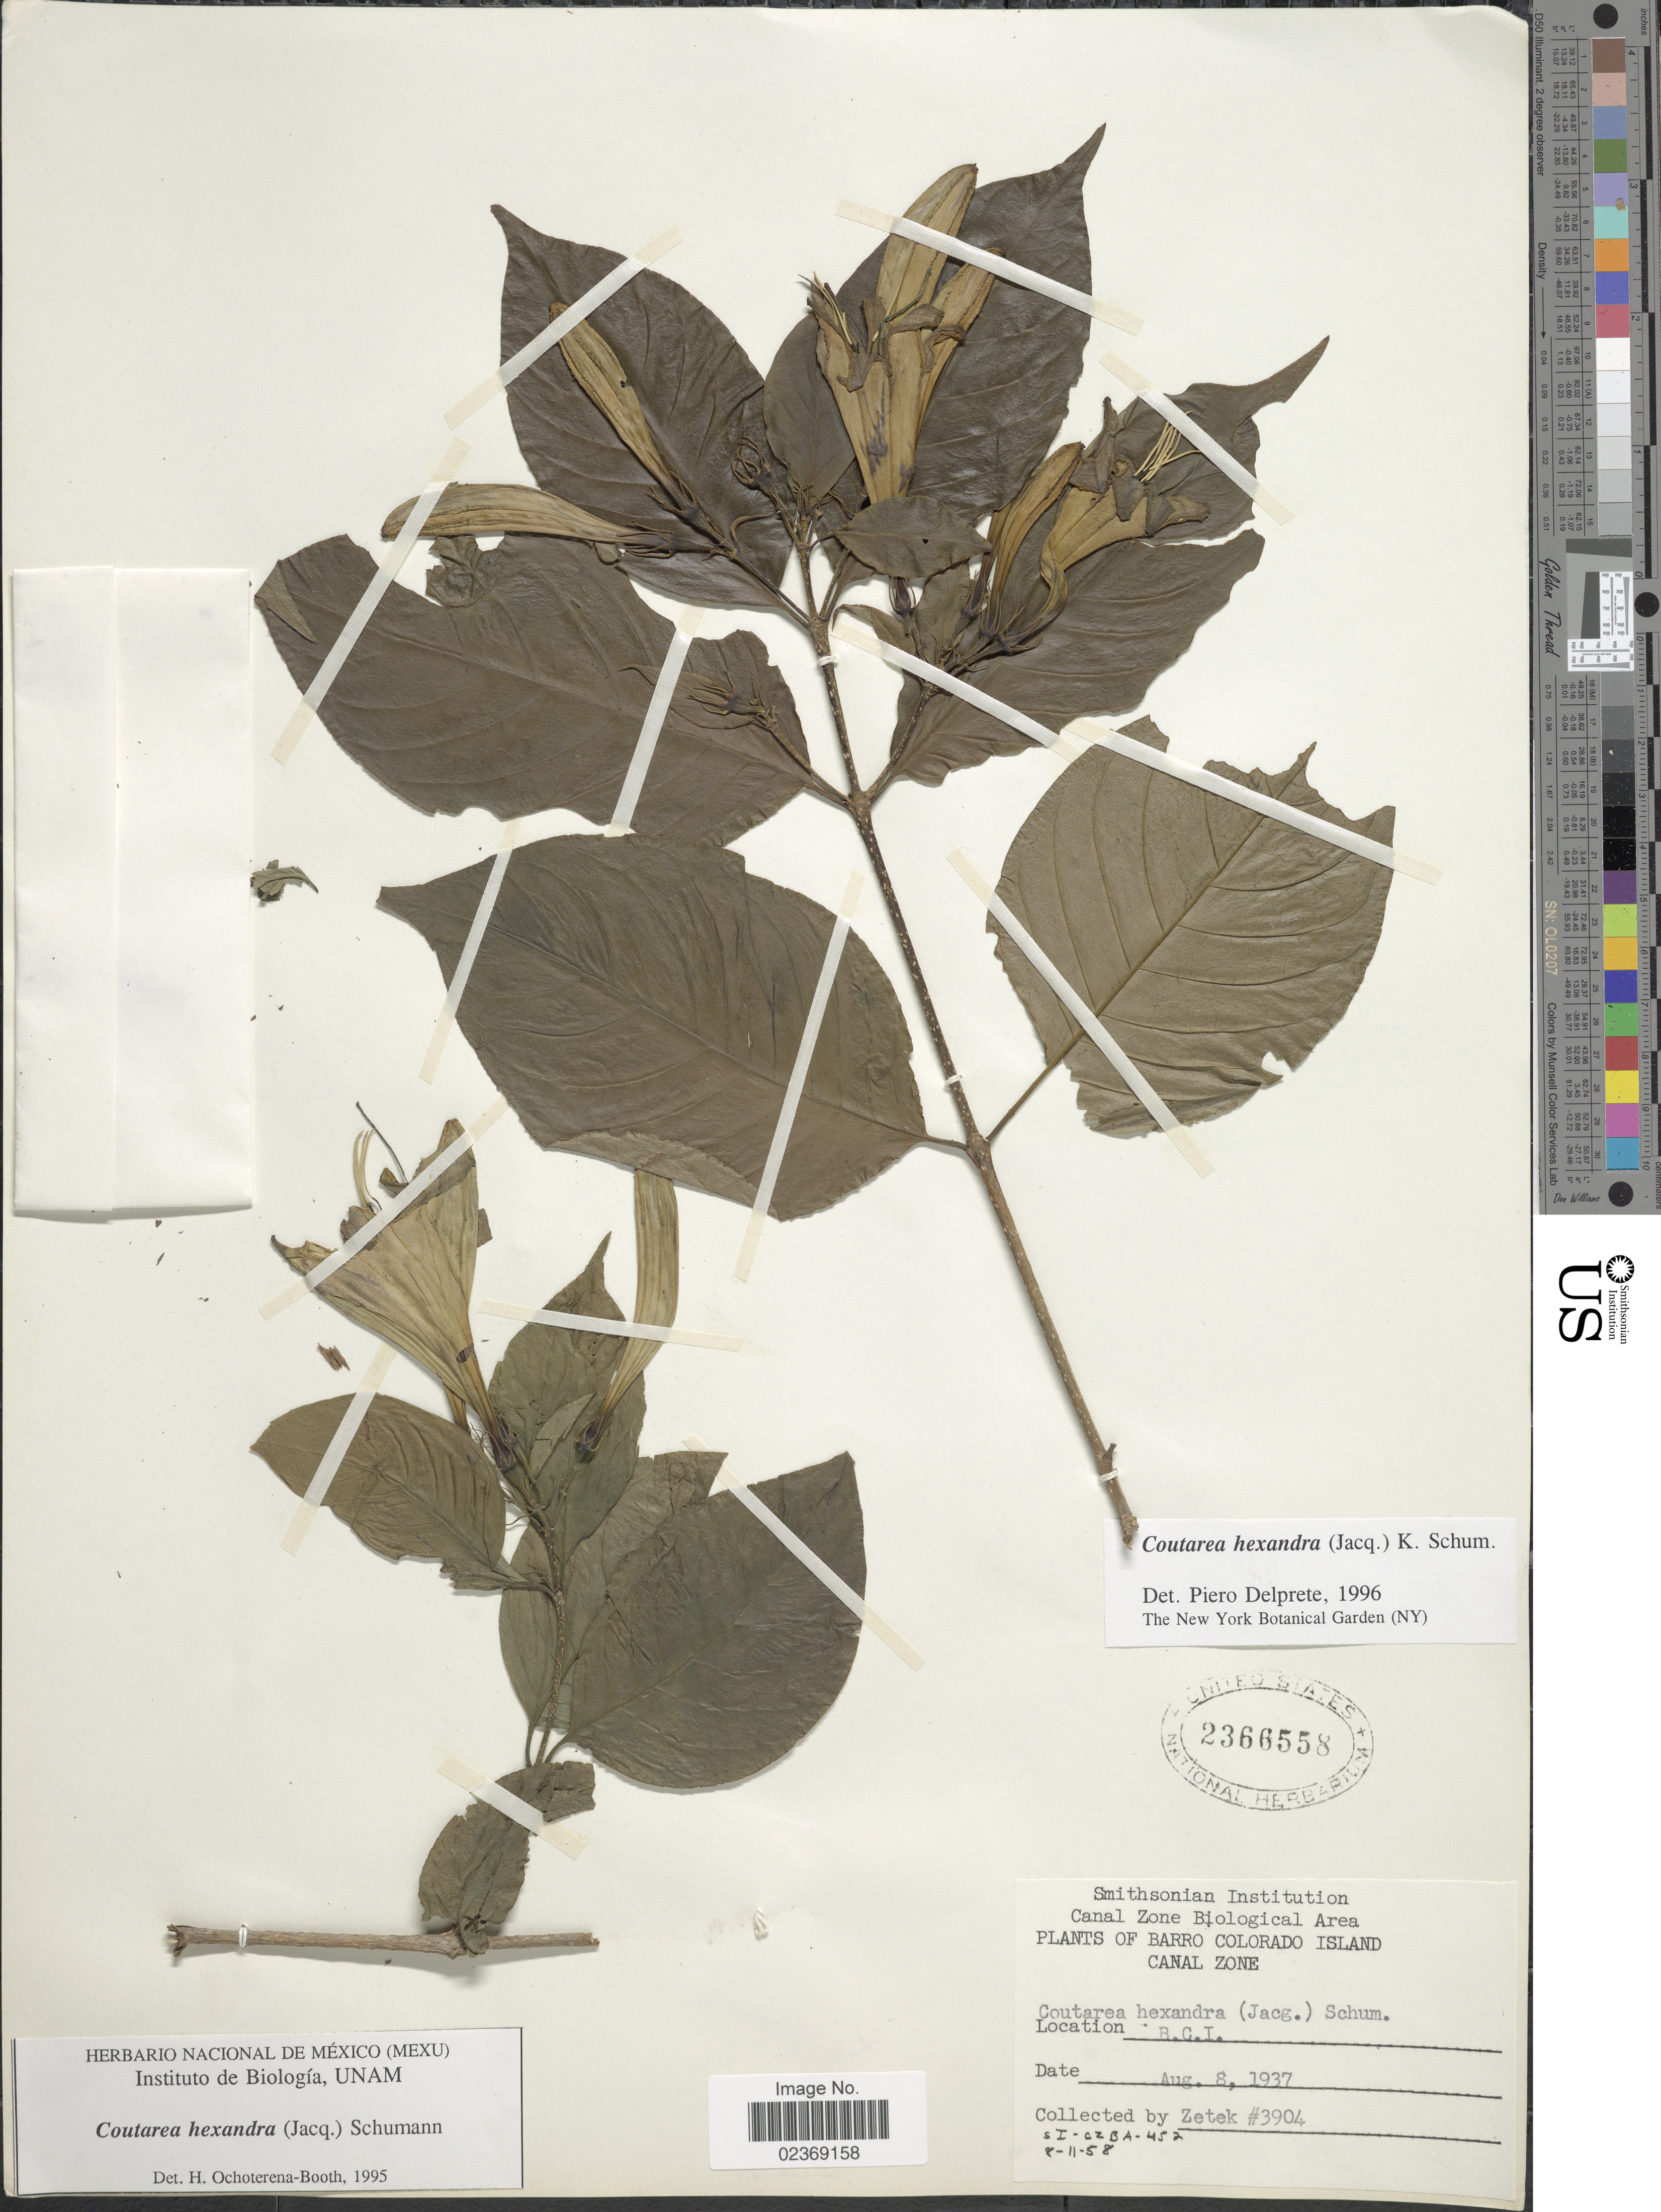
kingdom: Plantae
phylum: Tracheophyta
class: Magnoliopsida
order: Gentianales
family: Rubiaceae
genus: Coutarea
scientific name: Coutarea hexandra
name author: (Jacq.) K. Schum.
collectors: -. Zetek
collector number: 3904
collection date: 1937-08-08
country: Panama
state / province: Panamá Oeste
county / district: Canal Zone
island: Barro Colorado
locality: Barro Colorado Island. Canal Zone.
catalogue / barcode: US 2366558